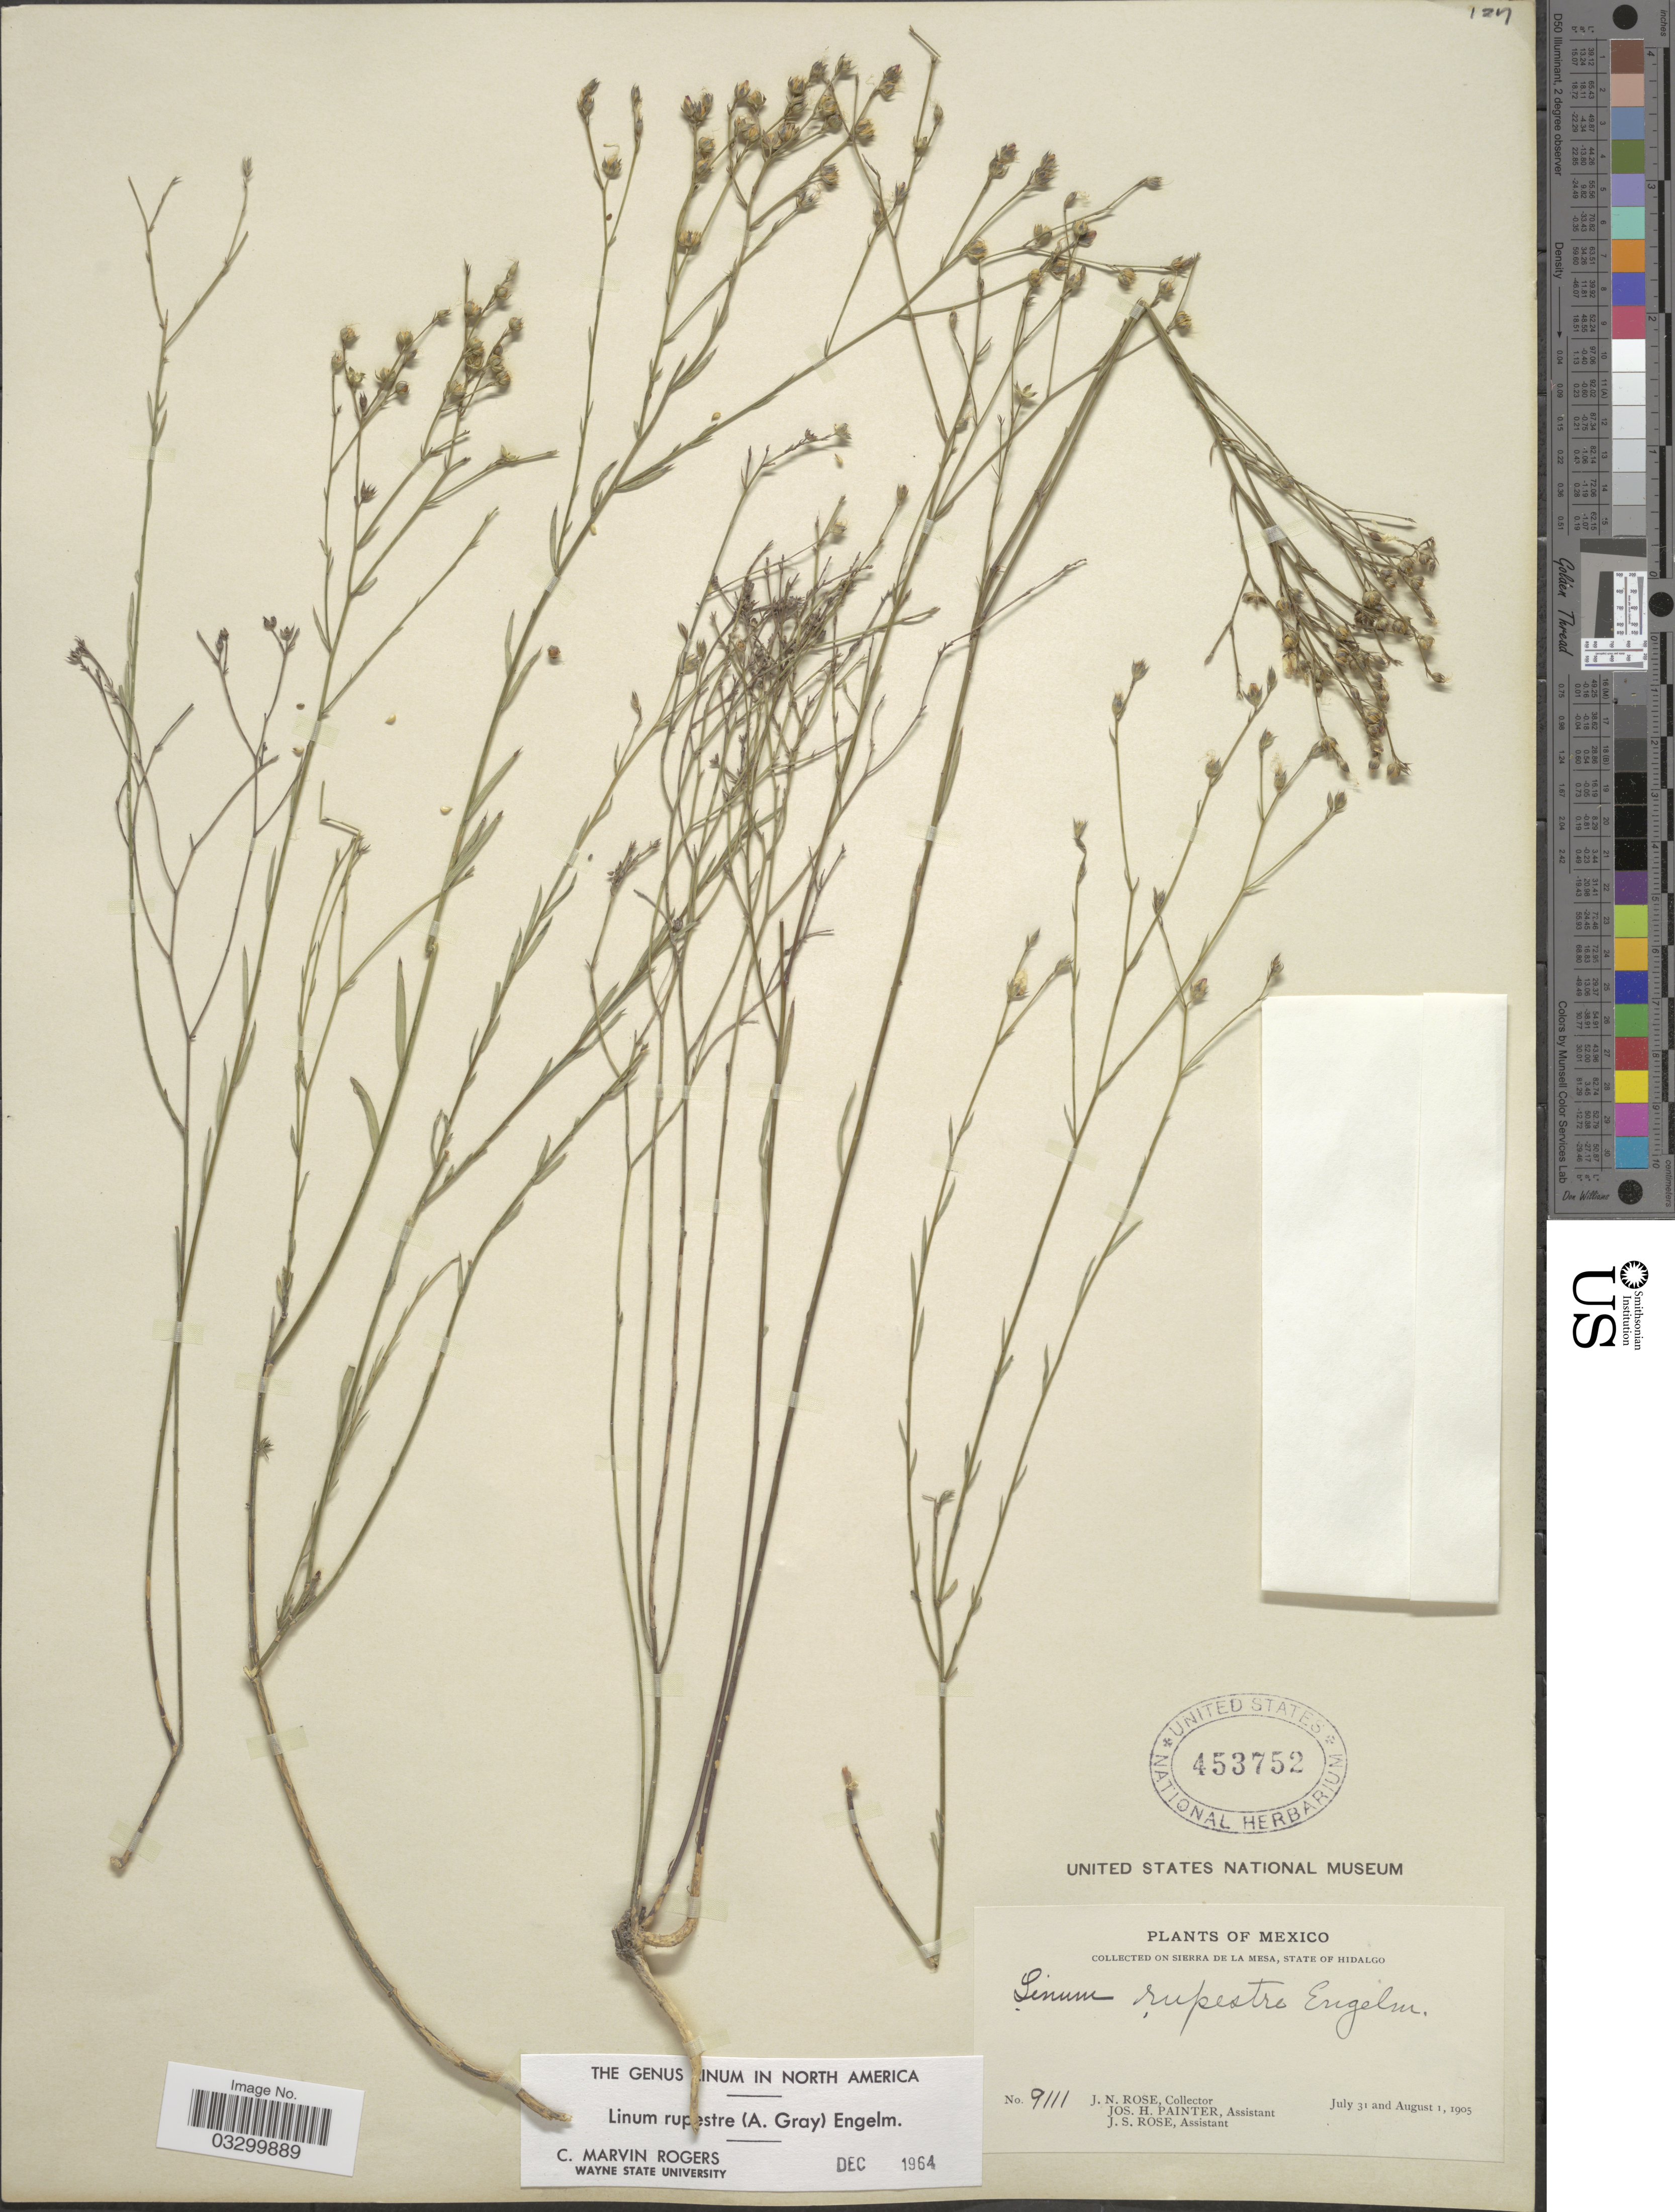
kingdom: Plantae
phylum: Tracheophyta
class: Magnoliopsida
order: Malpighiales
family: Linaceae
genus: Linum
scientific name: Linum rupestre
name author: Engelm.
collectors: J. N. Rose, J. H. Painter & J. S. Rose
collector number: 9111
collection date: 1905-07-31/1905-08-01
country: Mexico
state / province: Hidalgo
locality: Sierra de La Mesa.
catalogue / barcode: US 453752